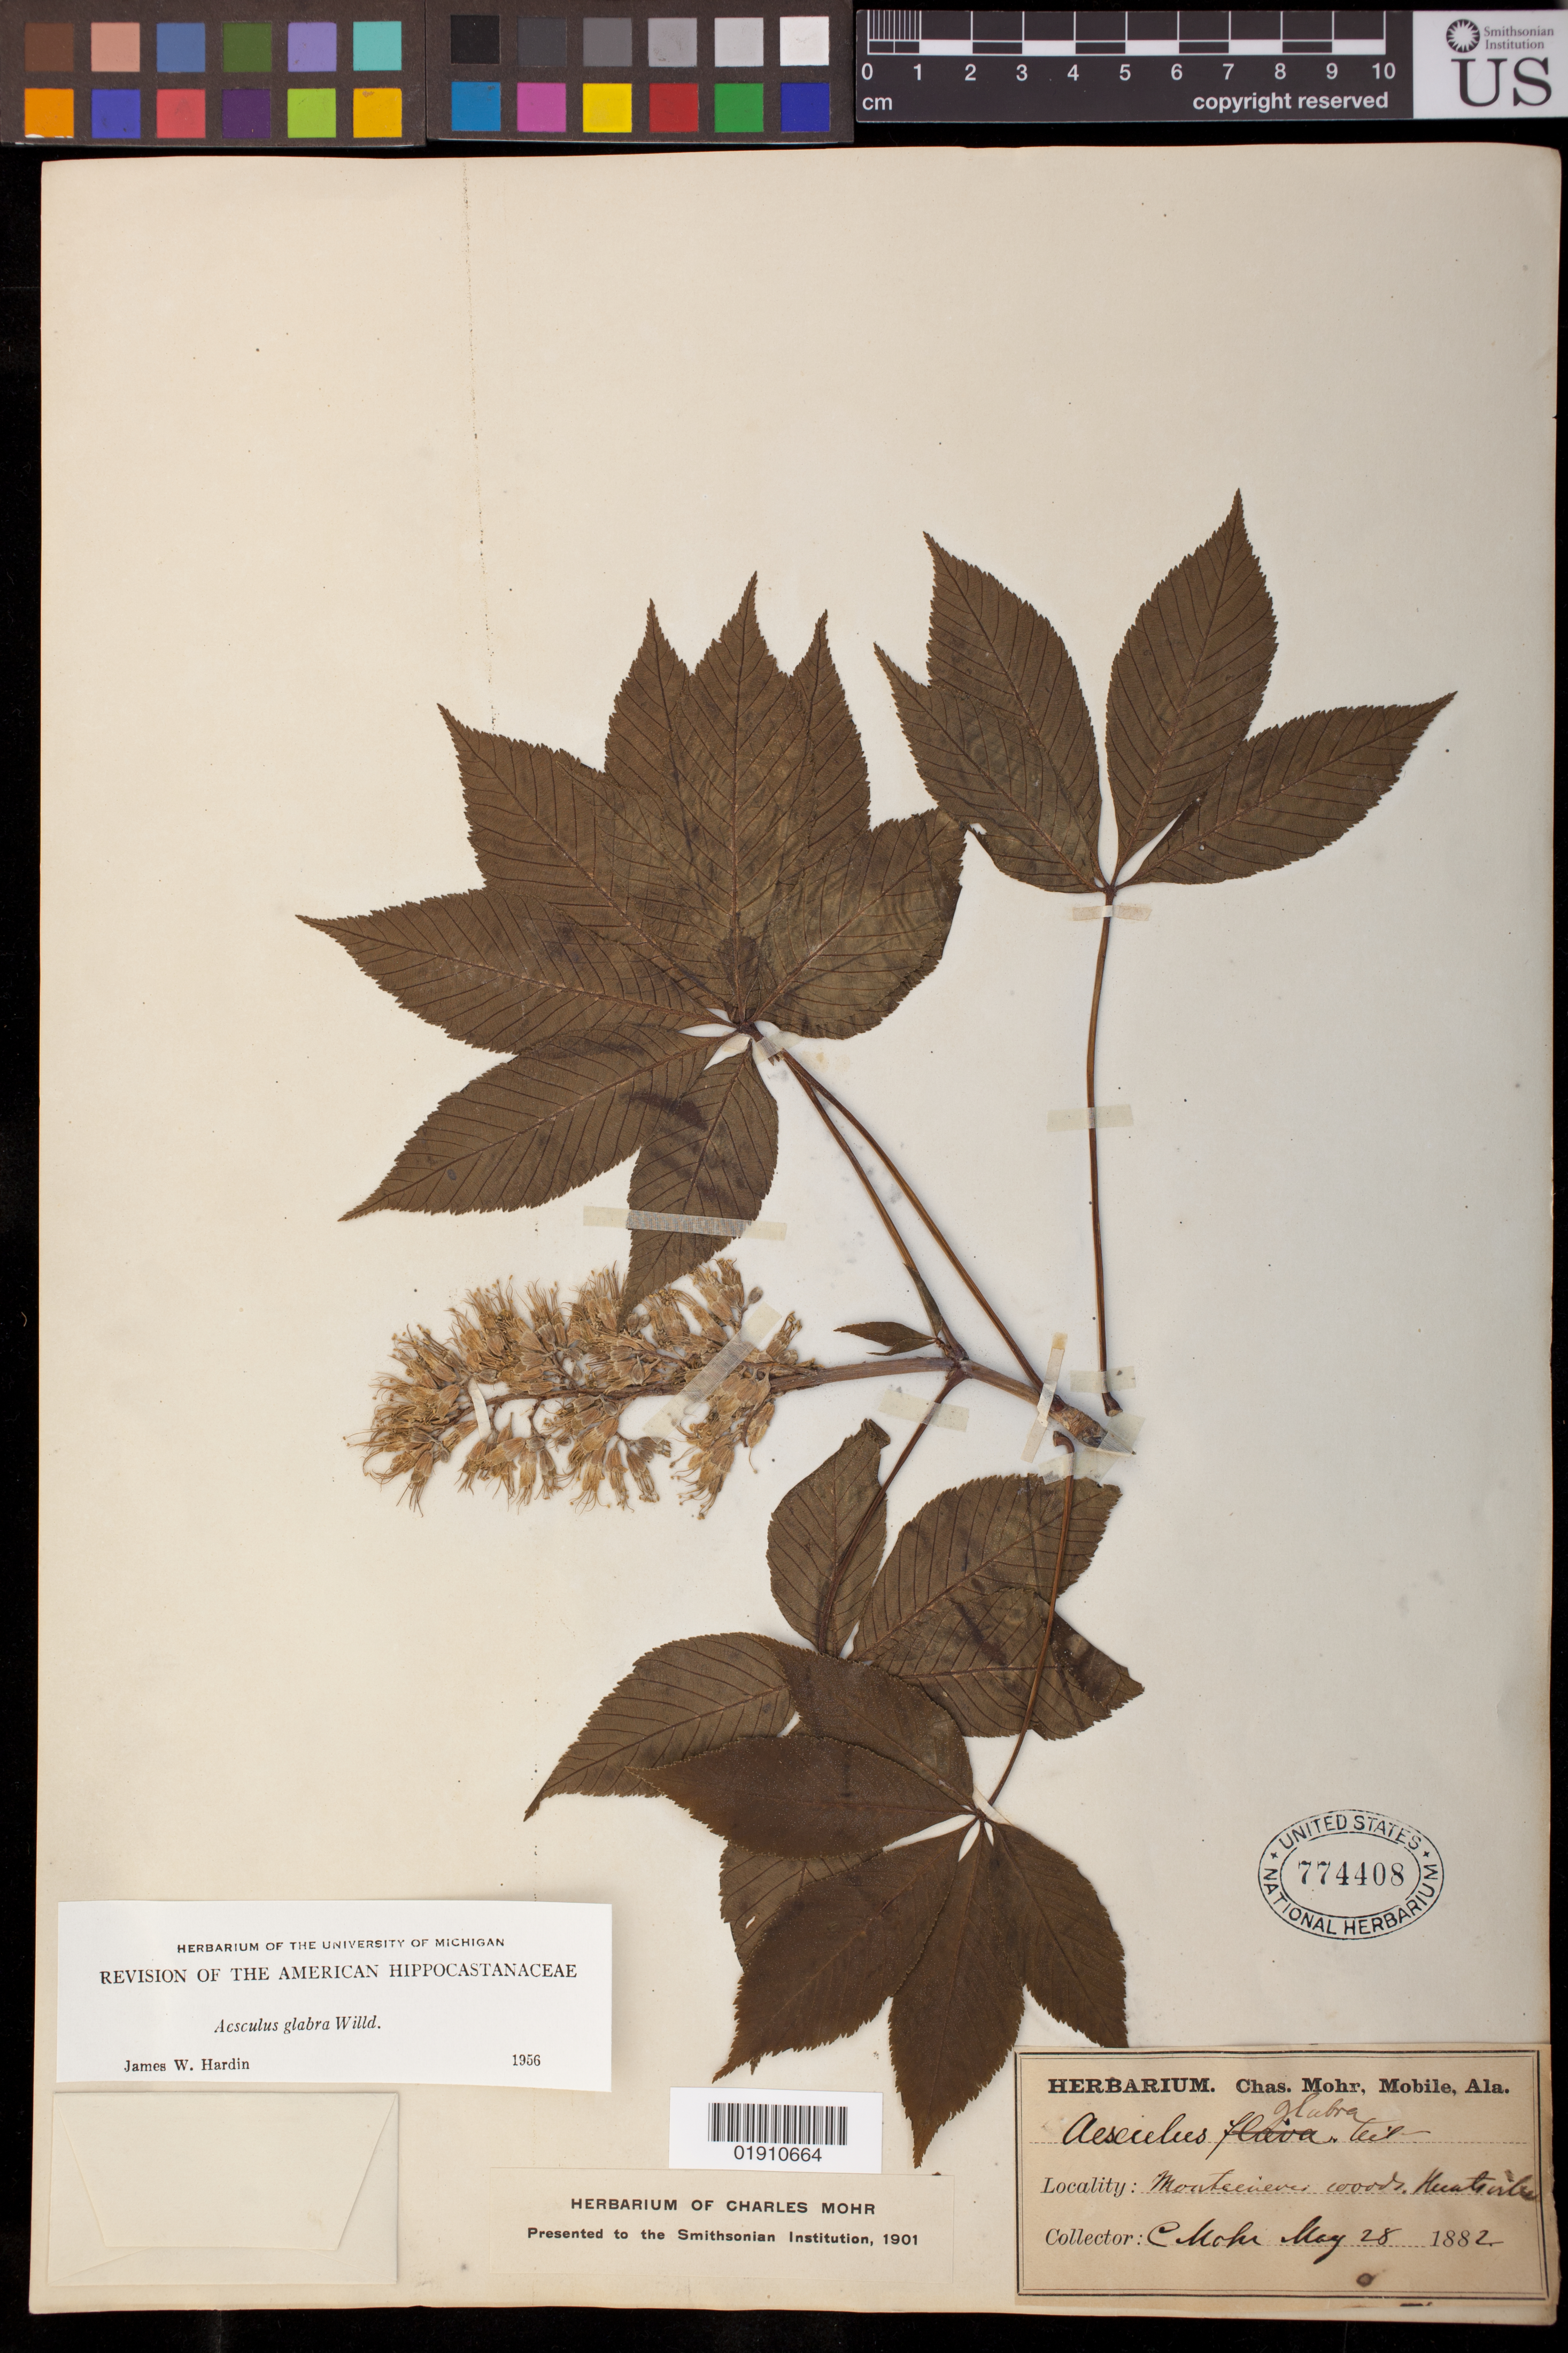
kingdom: Plantae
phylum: Tracheophyta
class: Magnoliopsida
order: Sapindales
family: Sapindaceae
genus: Aesculus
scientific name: Aesculus glabra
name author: Willd.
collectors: C. T. Mohr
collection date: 1882-05-28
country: United States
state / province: Alabama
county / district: Madison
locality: Monte? Woods Huntsville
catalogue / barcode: US 774408